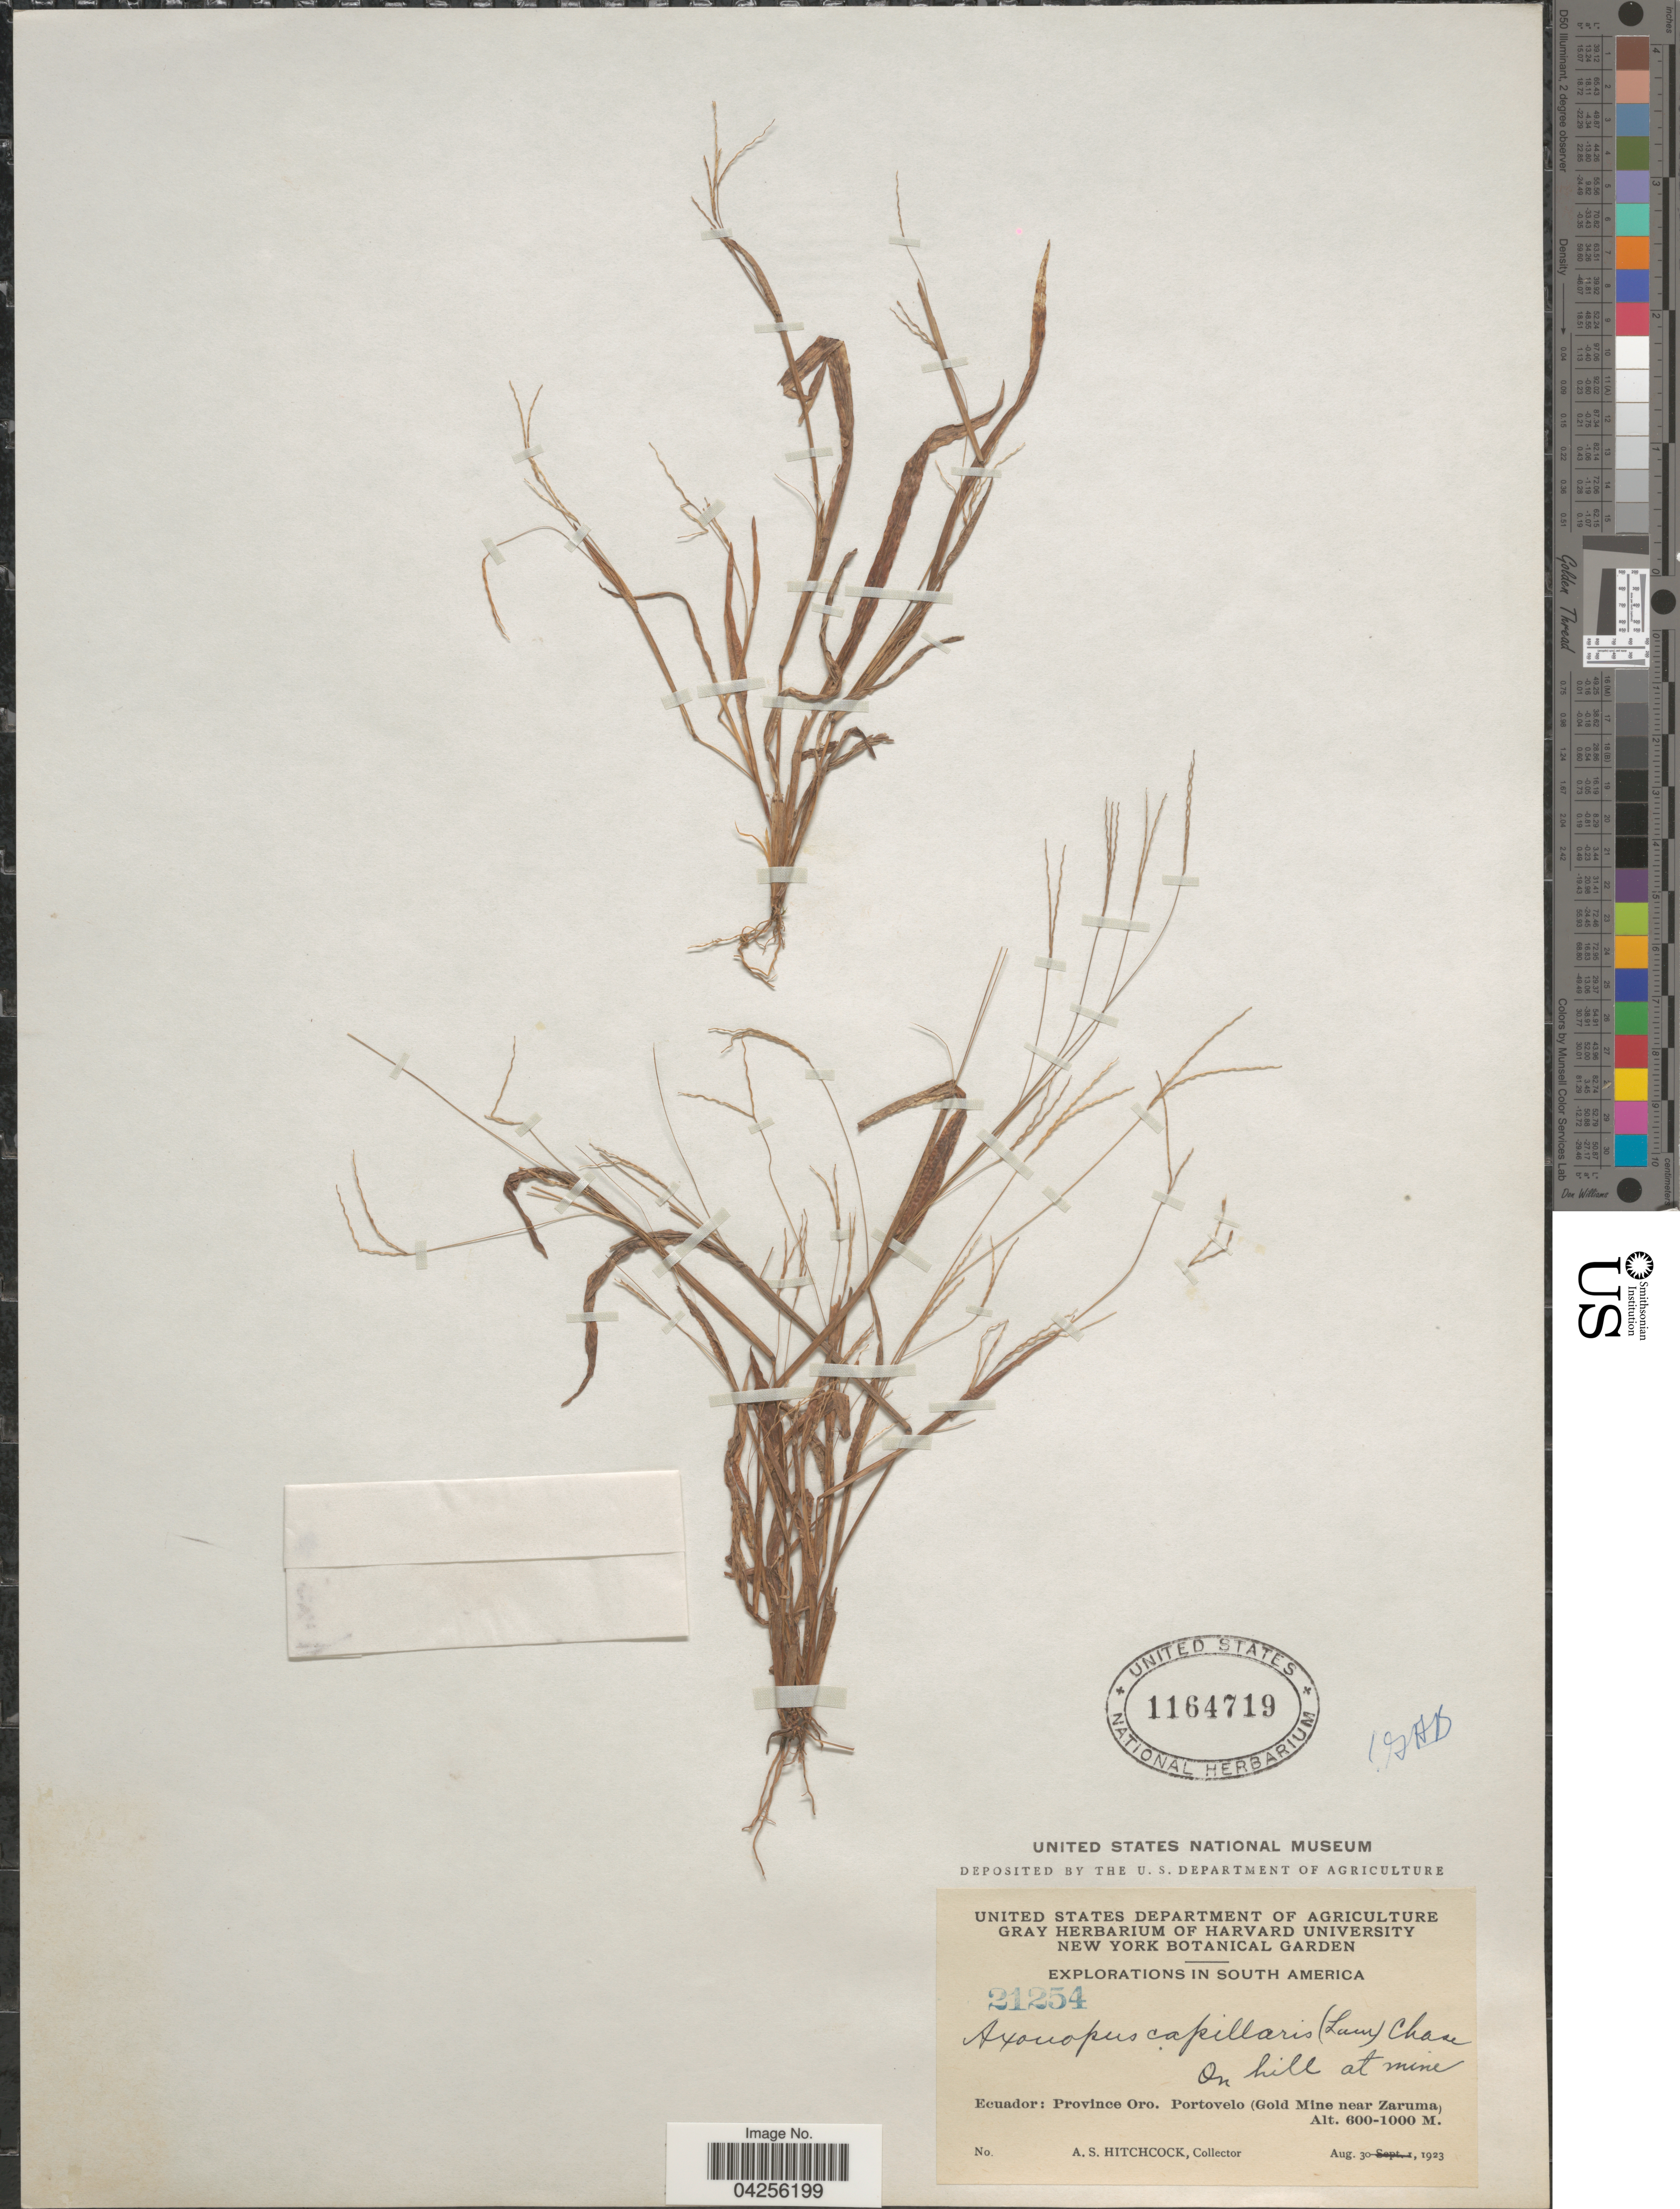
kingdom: Plantae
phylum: Tracheophyta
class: Liliopsida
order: Poales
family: Poaceae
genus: Axonopus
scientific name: Axonopus capillaris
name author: (Lam.) Chase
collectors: A. S. Hitchcock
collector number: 21254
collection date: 1923-08-30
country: Ecuador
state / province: El Oro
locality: Explorations in South America. Province Oro. Portovelo (Gold Mine near Zaruma).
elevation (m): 600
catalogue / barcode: US 1164719